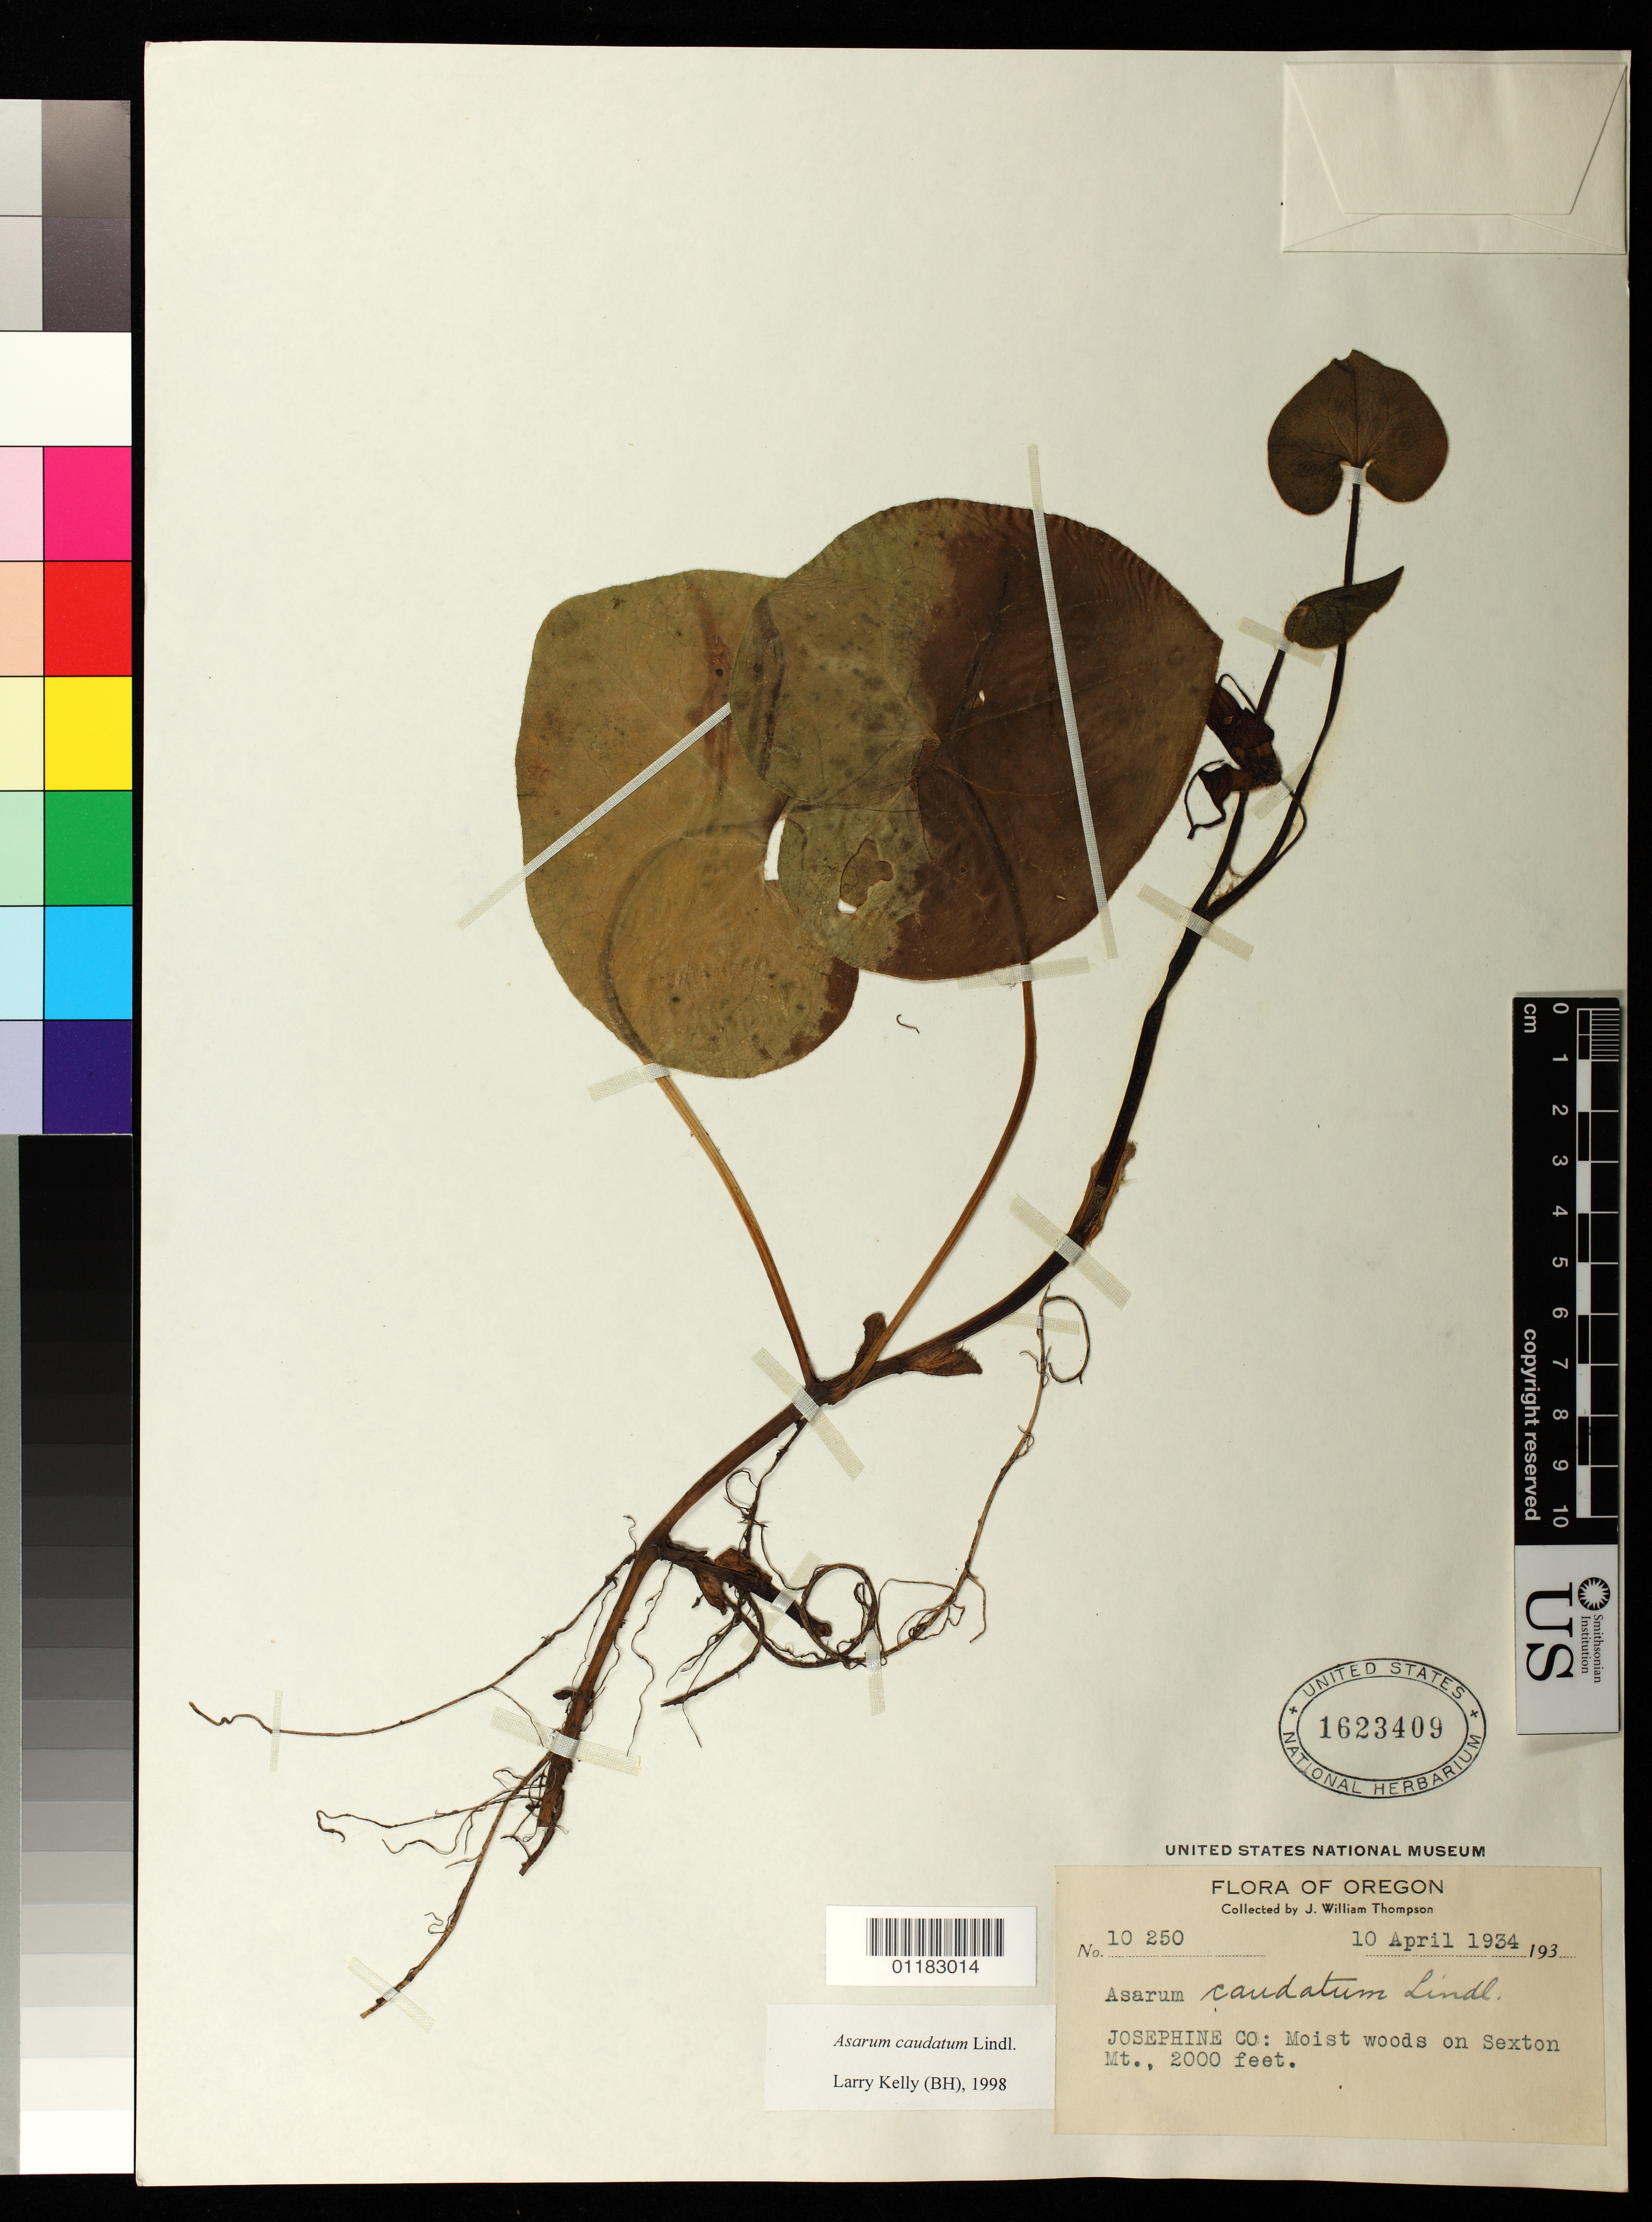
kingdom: Plantae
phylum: Tracheophyta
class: Magnoliopsida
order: Piperales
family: Aristolochiaceae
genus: Asarum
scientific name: Asarum caudatum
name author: Lindl.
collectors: J. W. Thompson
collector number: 10250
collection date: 1934-04-10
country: United States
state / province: Oregon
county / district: Josephine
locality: Josephine County: Moist woods on Sexton Mountain.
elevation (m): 610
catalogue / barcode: US 1623409